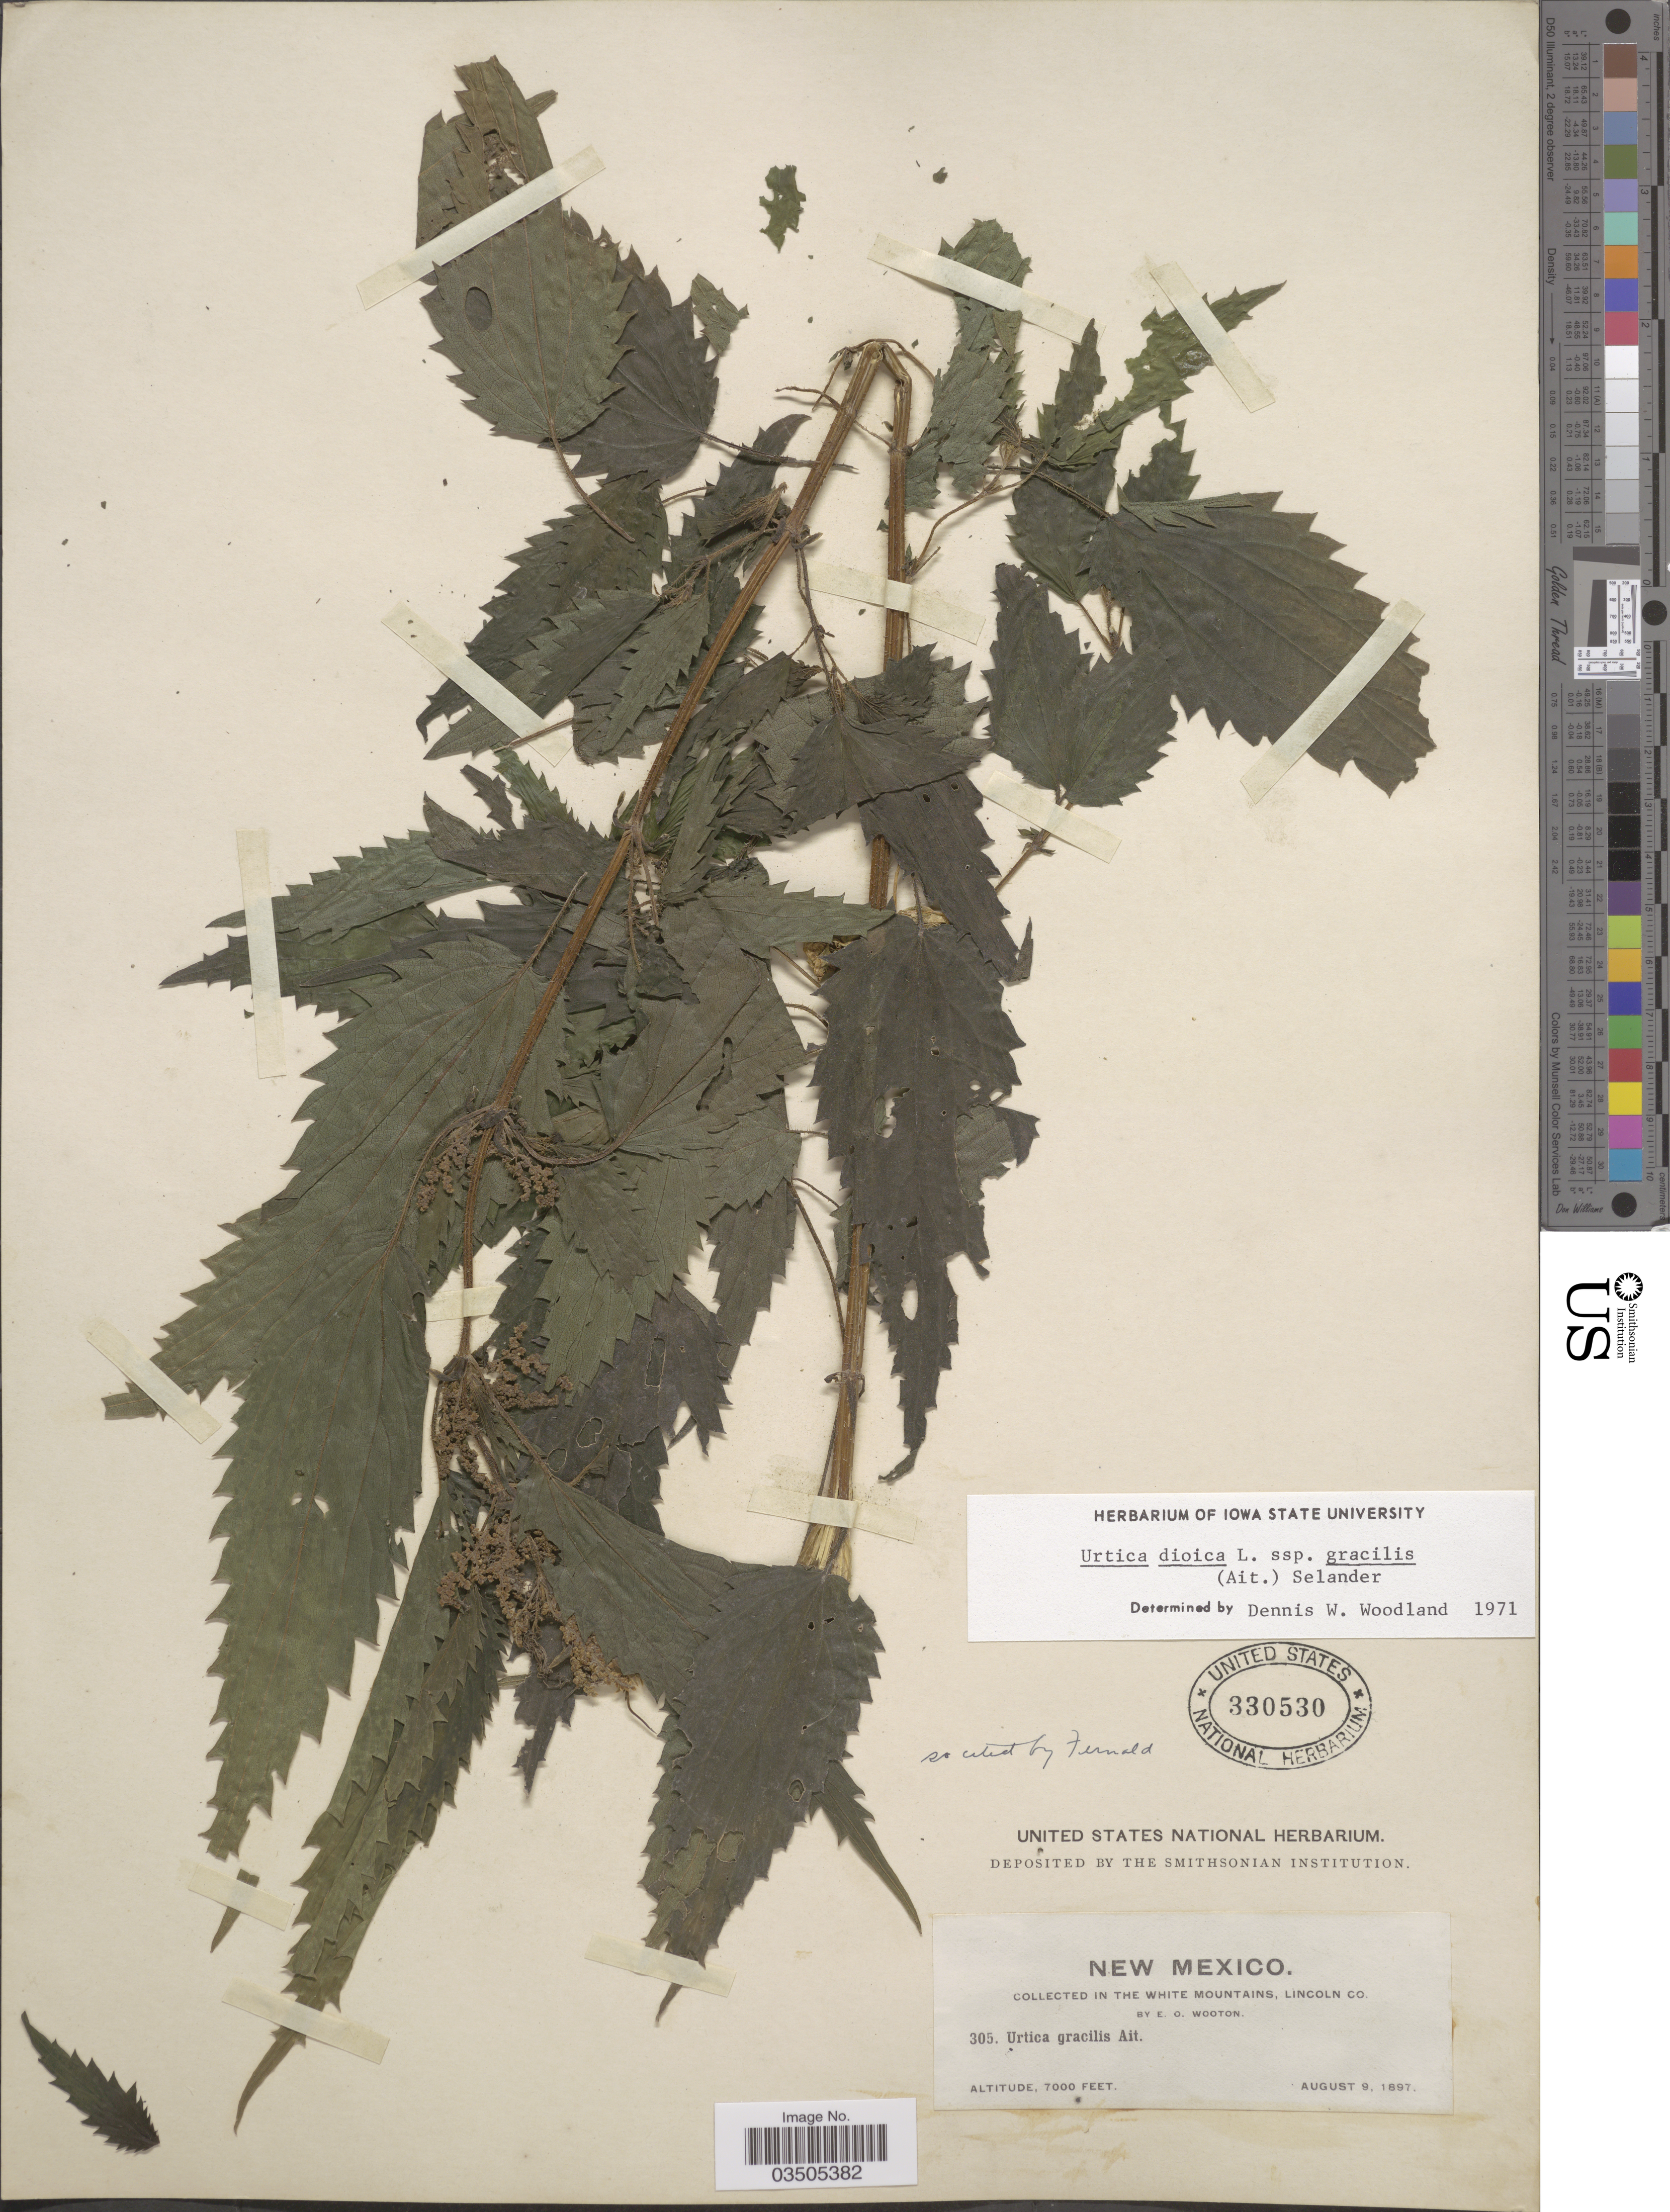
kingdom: Plantae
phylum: Tracheophyta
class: Magnoliopsida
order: Rosales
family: Urticaceae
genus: Urtica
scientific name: Urtica dioica subsp. gracilis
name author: L.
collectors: E. O. Wooton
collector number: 305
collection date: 1897-08-09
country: United States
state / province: New Mexico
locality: White Mountains, Lincoln Co.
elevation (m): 2134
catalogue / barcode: US 330530